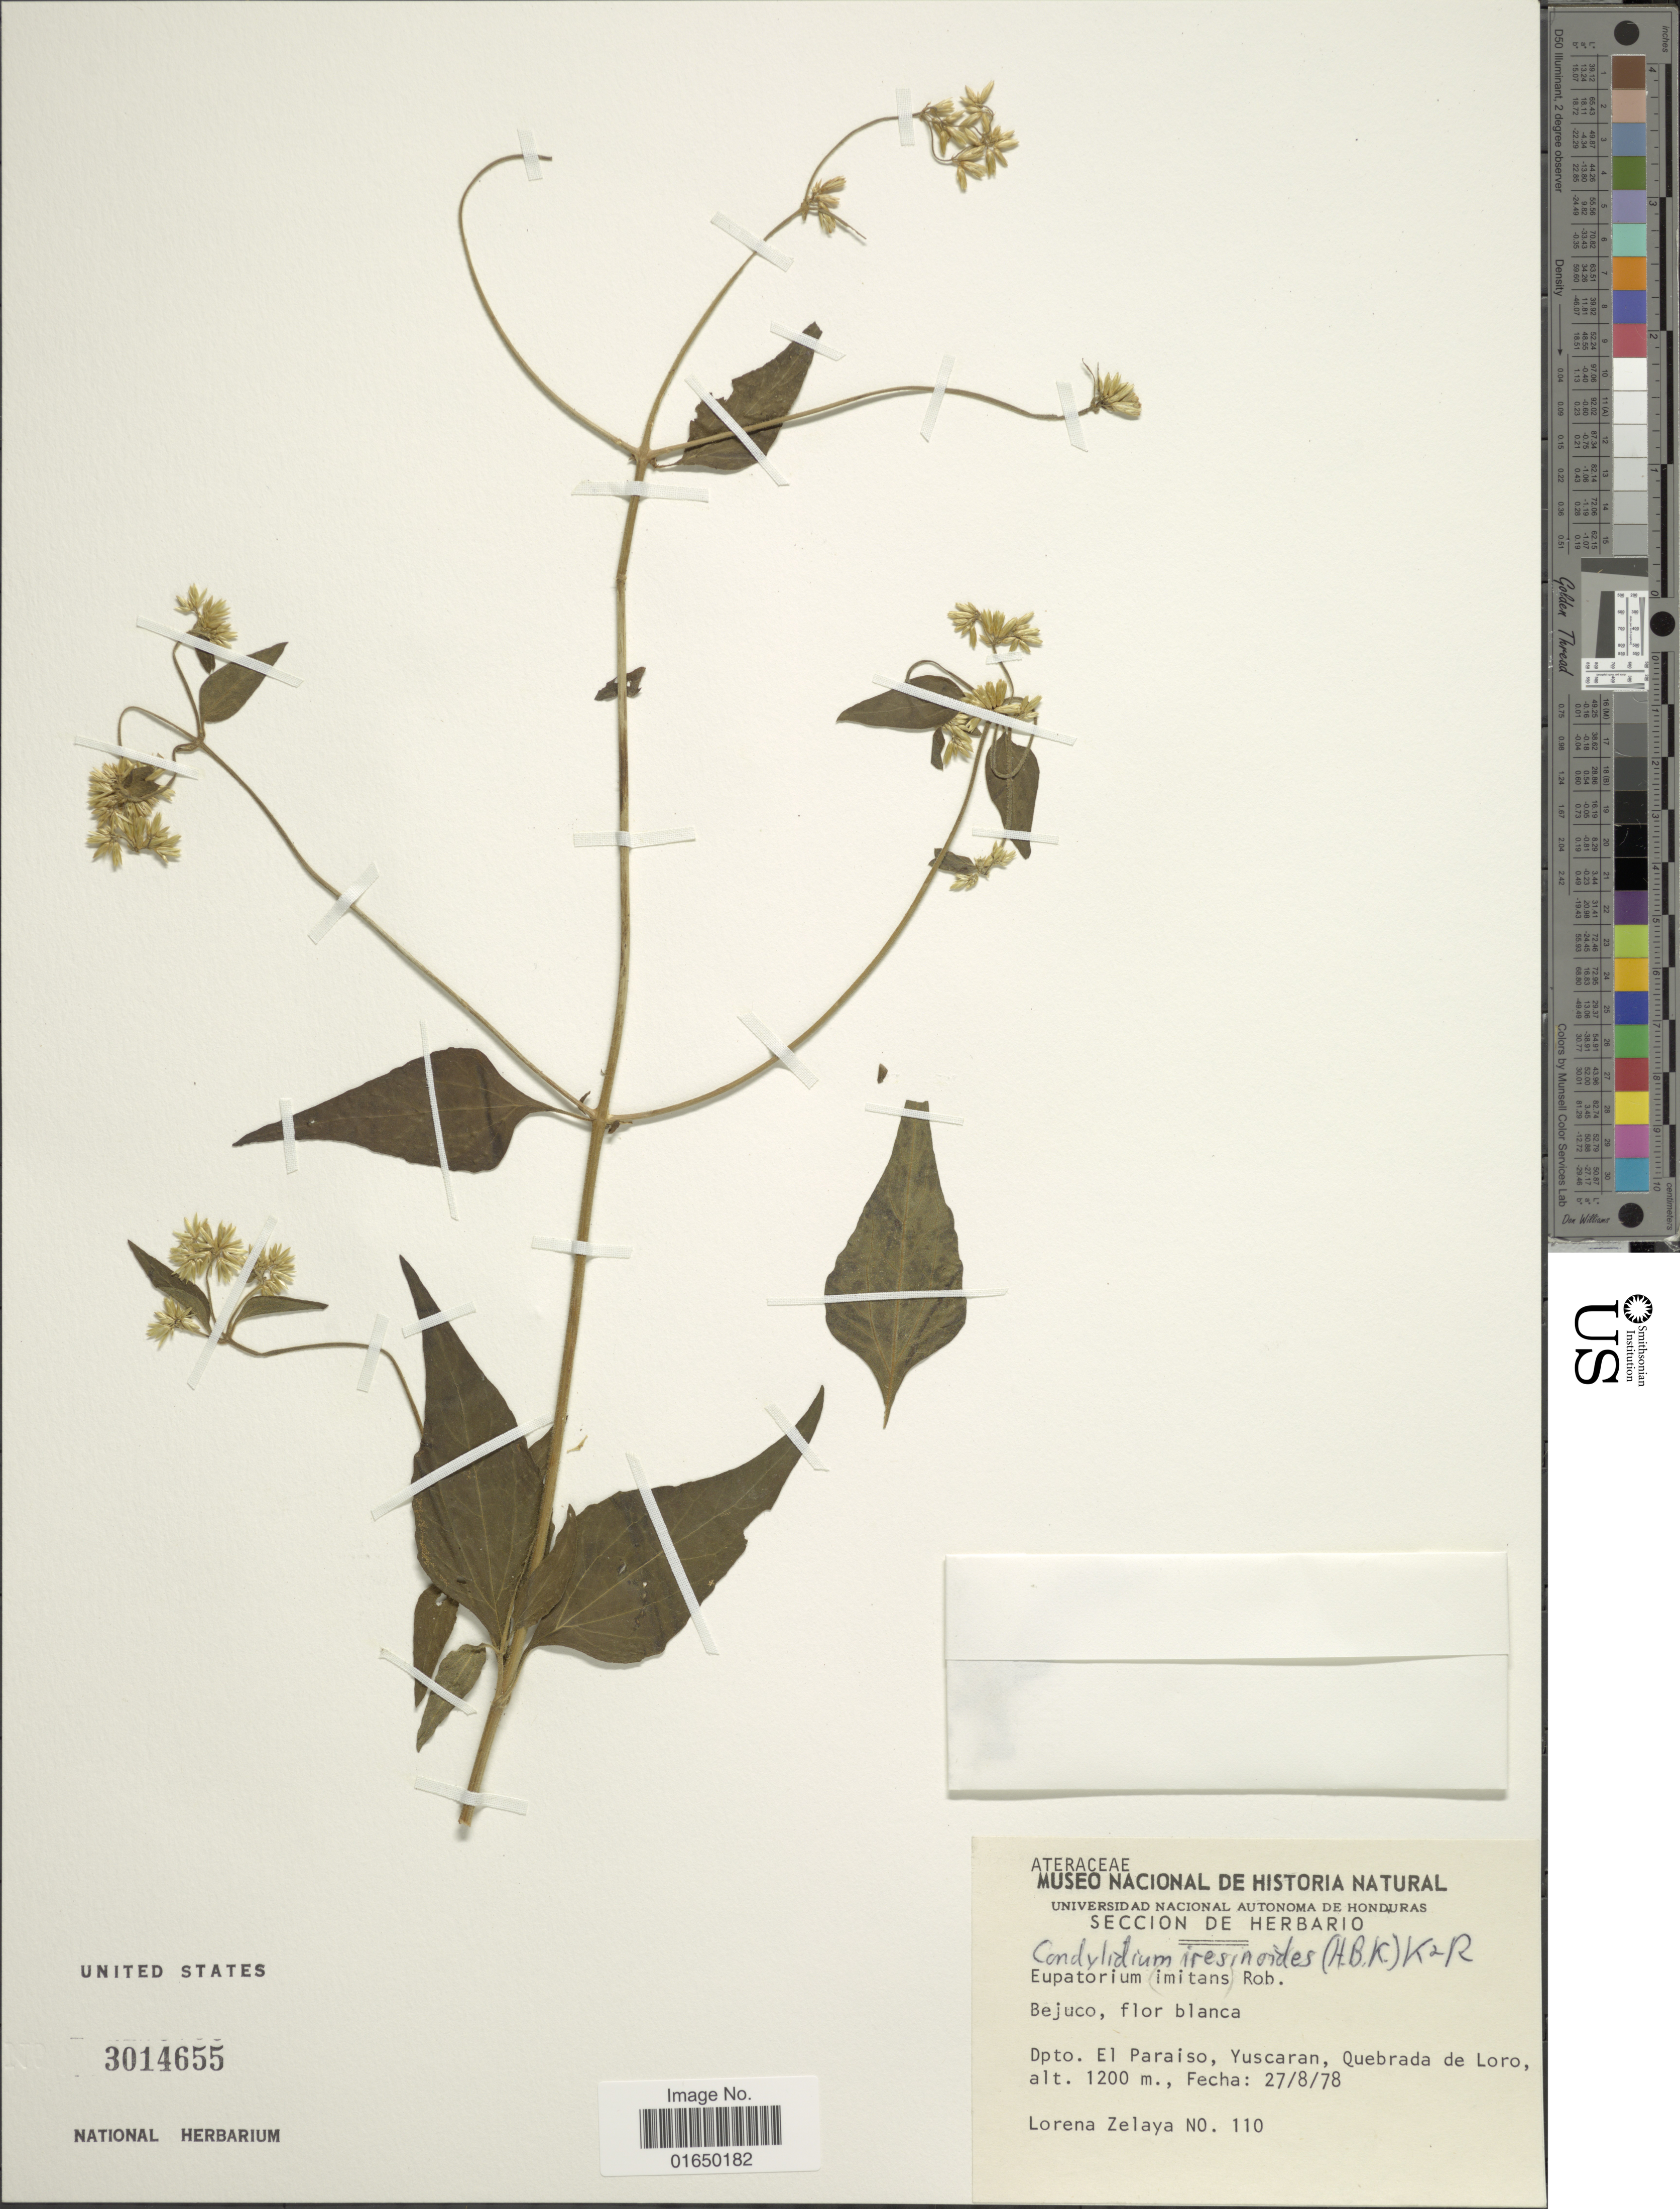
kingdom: Plantae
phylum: Tracheophyta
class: Magnoliopsida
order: Asterales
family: Asteraceae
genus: Condylidium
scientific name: Condylidium iresinoides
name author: (Kunth) R.M. King & H. Rob.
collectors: L. Zelaya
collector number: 110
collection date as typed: Transcribed d/m/y: 27/8/78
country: Honduras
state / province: El Paraíso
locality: Dpto El Paraiso, Yuscaran, Quebrada de Loro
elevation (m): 1200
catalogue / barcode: US 3014655